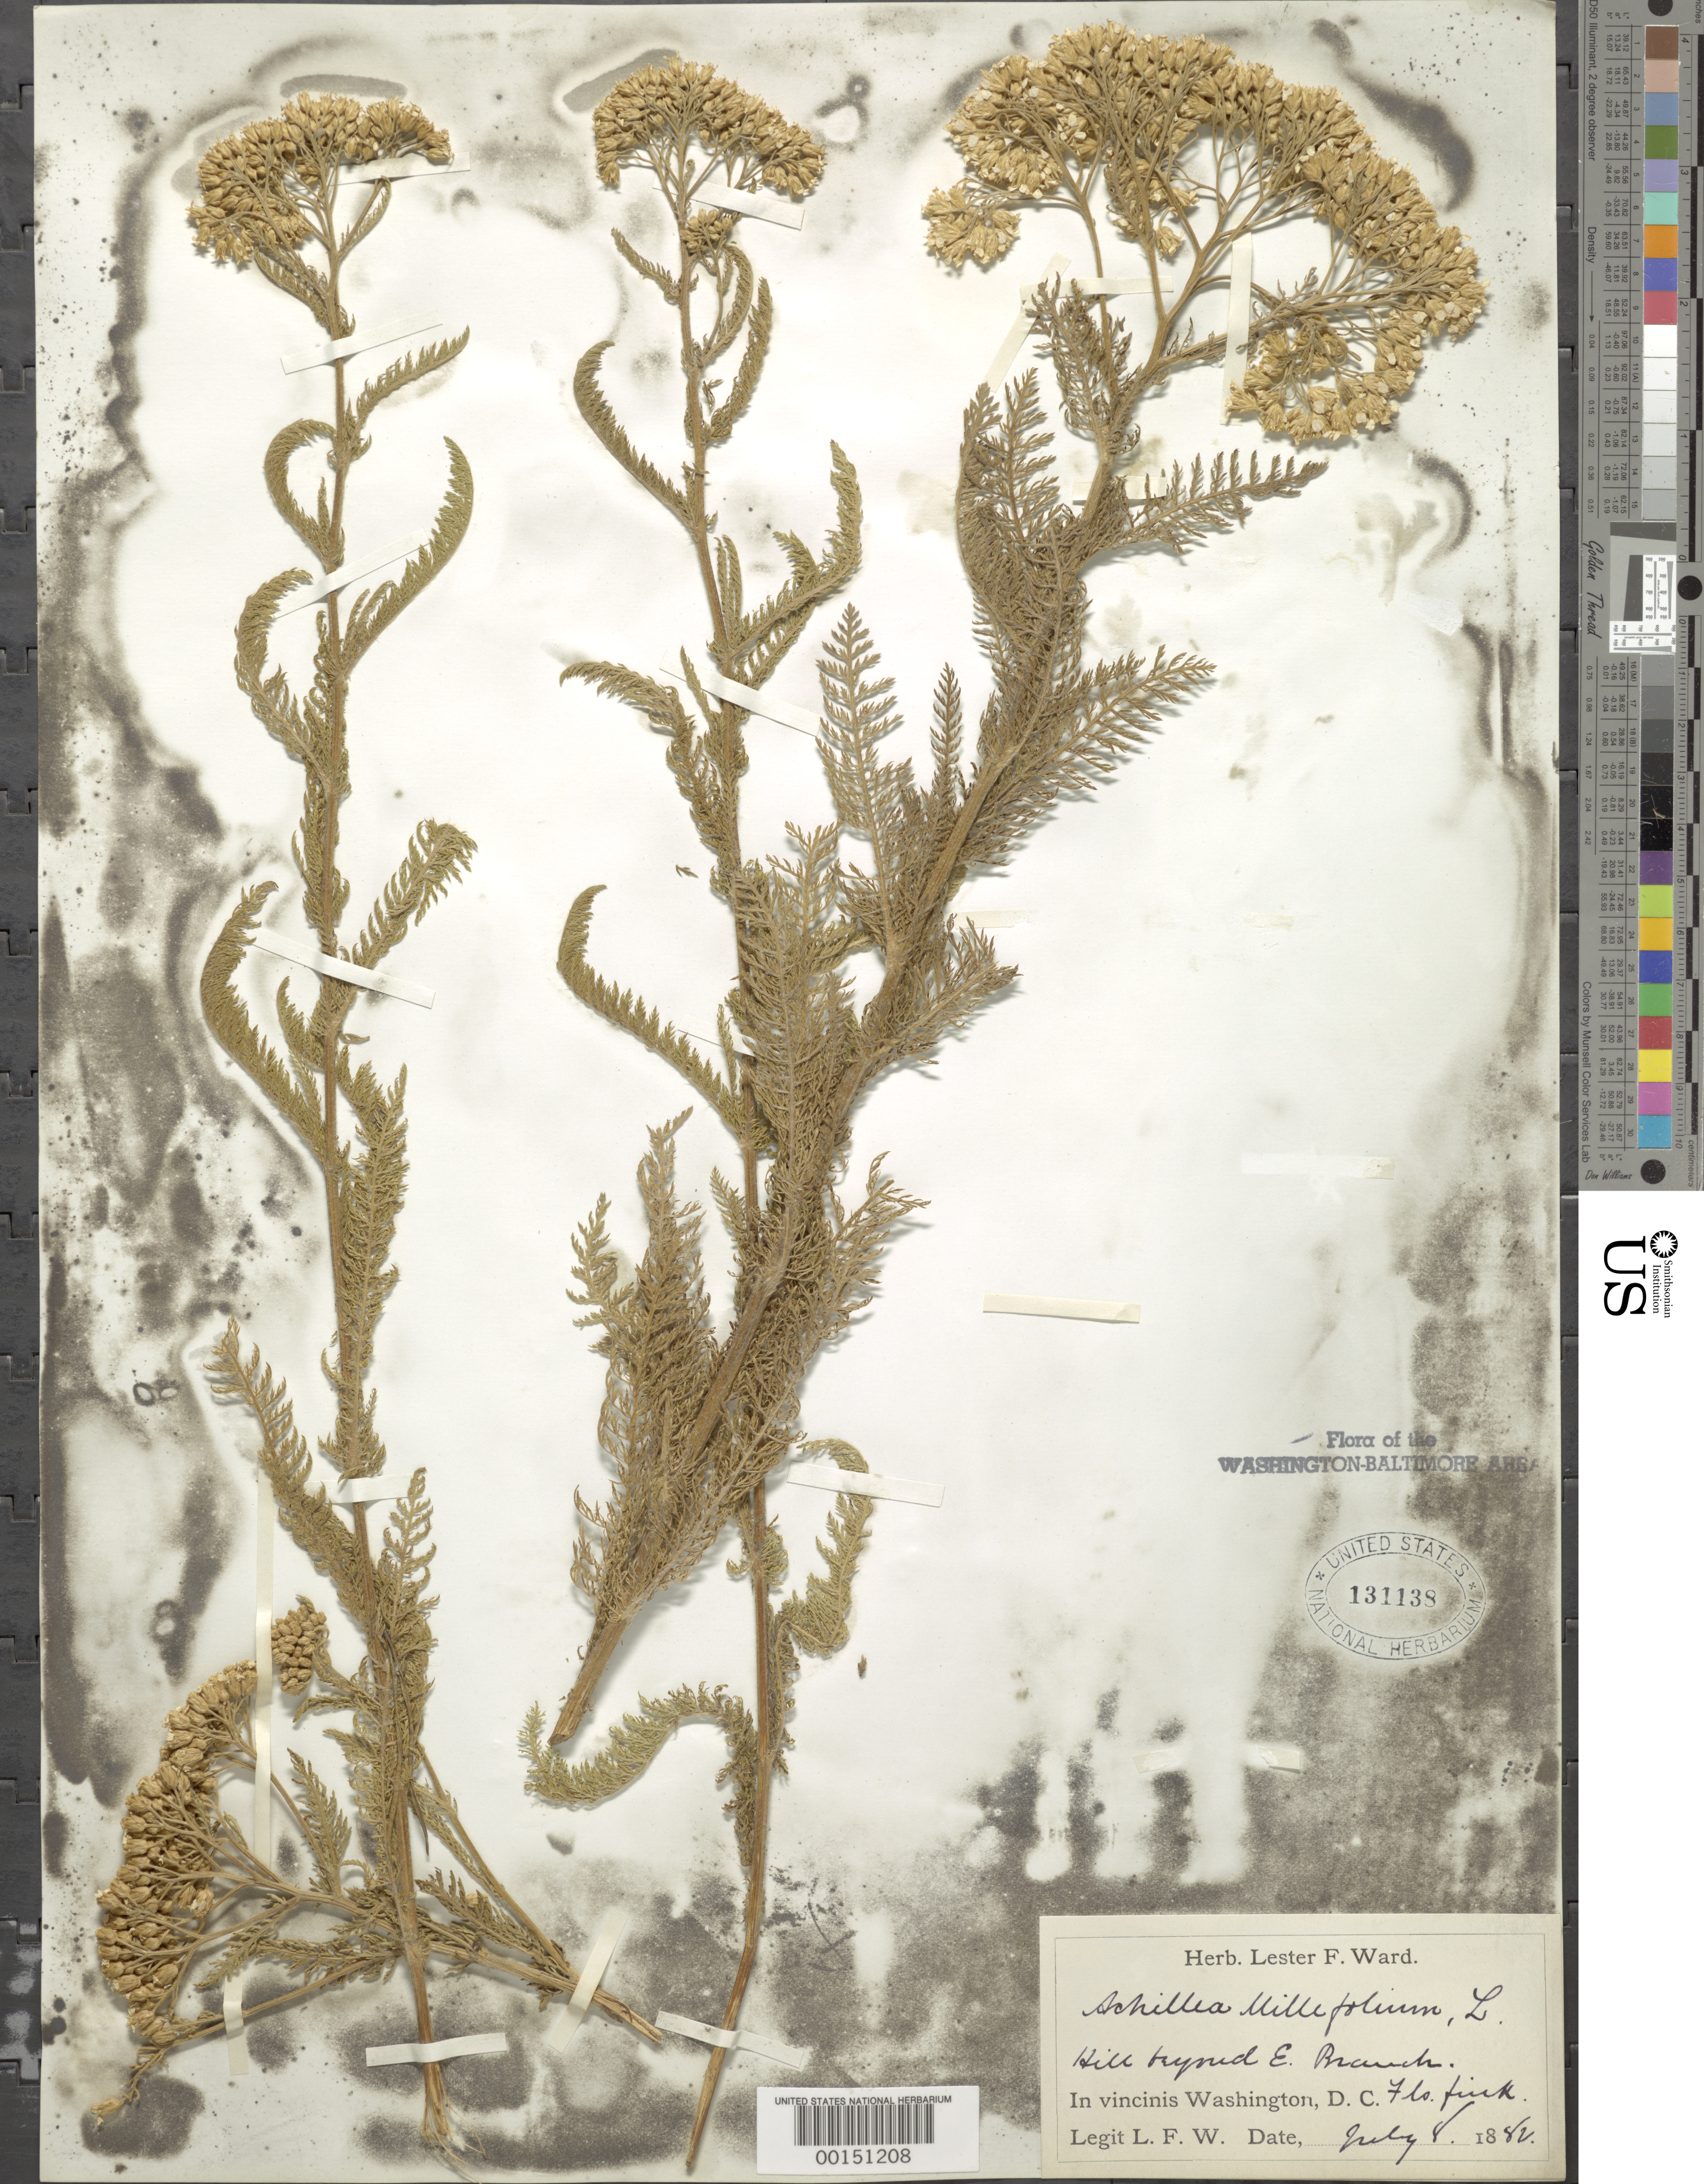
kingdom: Plantae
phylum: Tracheophyta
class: Magnoliopsida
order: Asterales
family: Asteraceae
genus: Achillea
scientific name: Achillea millefolium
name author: L.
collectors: L. F. Ward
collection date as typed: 08 Jul 1882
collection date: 1882-07-08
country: United States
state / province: District of Columbia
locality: Beyond Eastern Branch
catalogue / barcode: US 131138